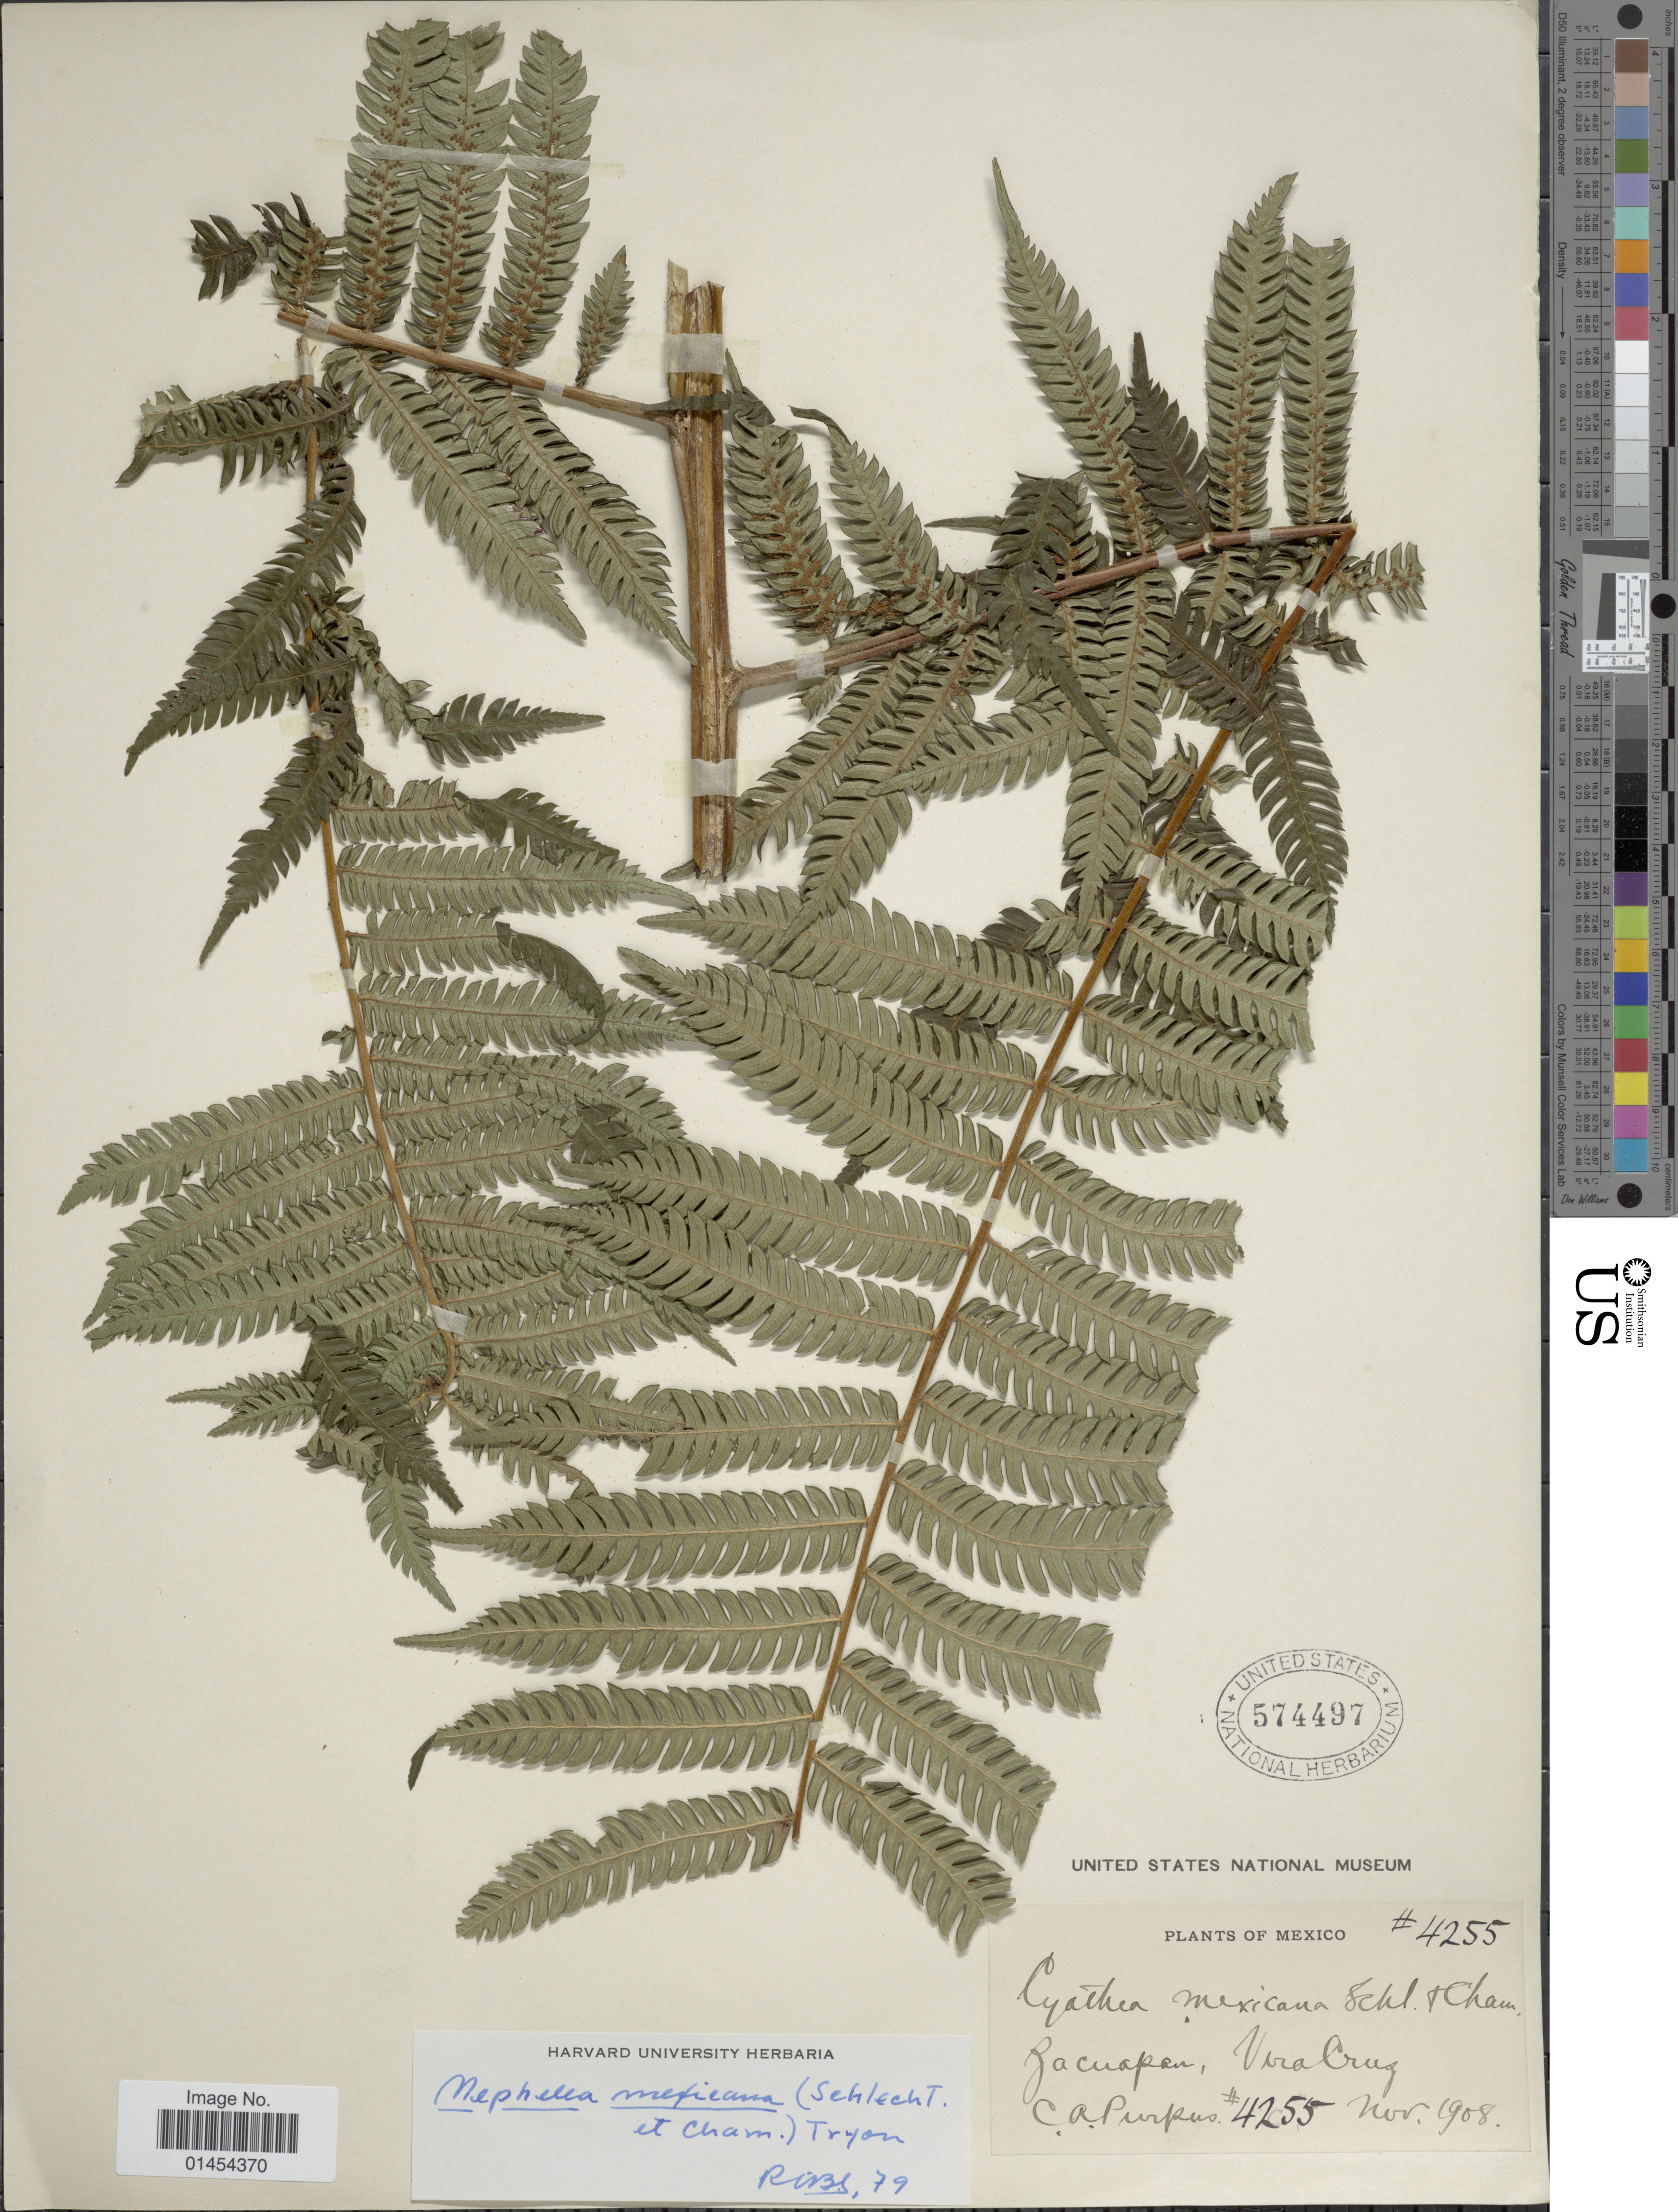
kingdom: Plantae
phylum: Tracheophyta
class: Polypodiopsida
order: Cyatheales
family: Cyatheaceae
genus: Alsophila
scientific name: Alsophila firma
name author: (Baker) D.S. Conant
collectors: C. A. Purpus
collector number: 4255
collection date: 1908-11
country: Mexico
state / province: Veracruz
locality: Zacuapan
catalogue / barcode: US 574497